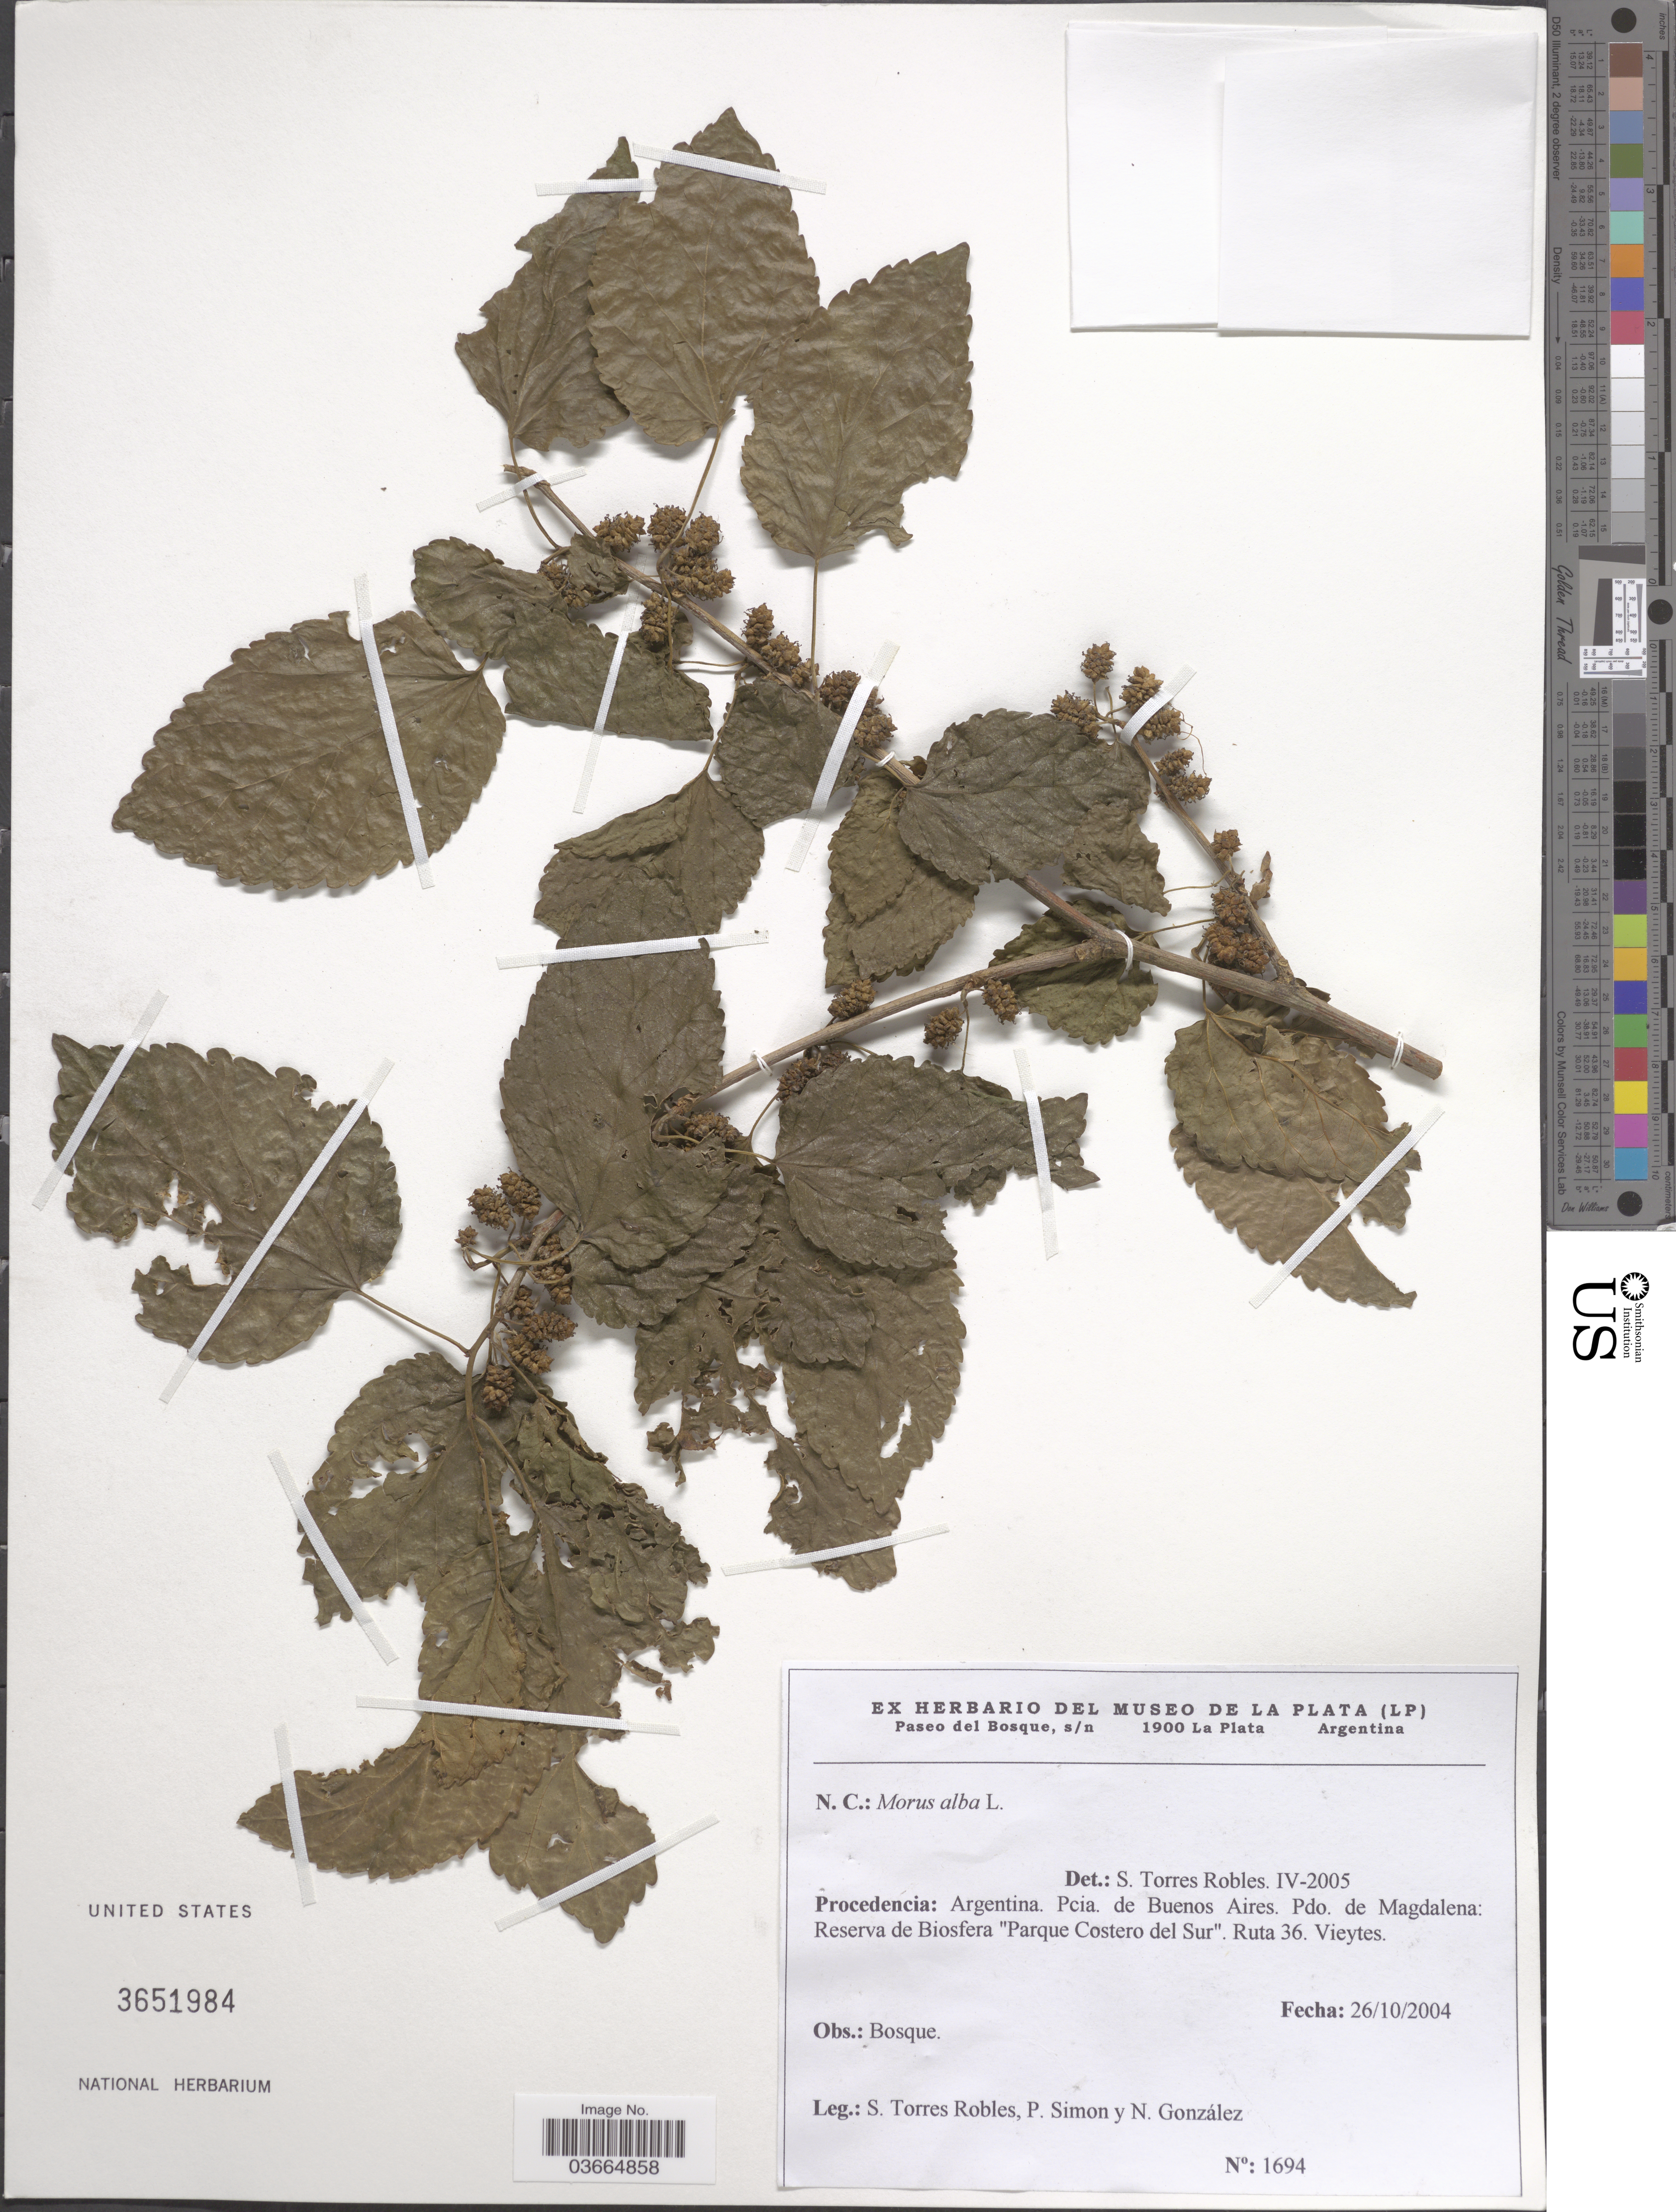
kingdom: Plantae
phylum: Tracheophyta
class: Magnoliopsida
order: Rosales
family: Moraceae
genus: Morus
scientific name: Morus alba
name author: L.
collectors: S. Torres Robles, P. Simon & N. Gonzalez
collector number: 1694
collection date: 2004-10-26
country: Argentina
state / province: Buenos Aires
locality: Procedencia: Argentina. Pcia. de Buenos Aires. Pdo. de Magdalena: Reserva de Biosfera "Parque Costero del Sur". Ruta 36. Vieytes.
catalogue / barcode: US 3651984